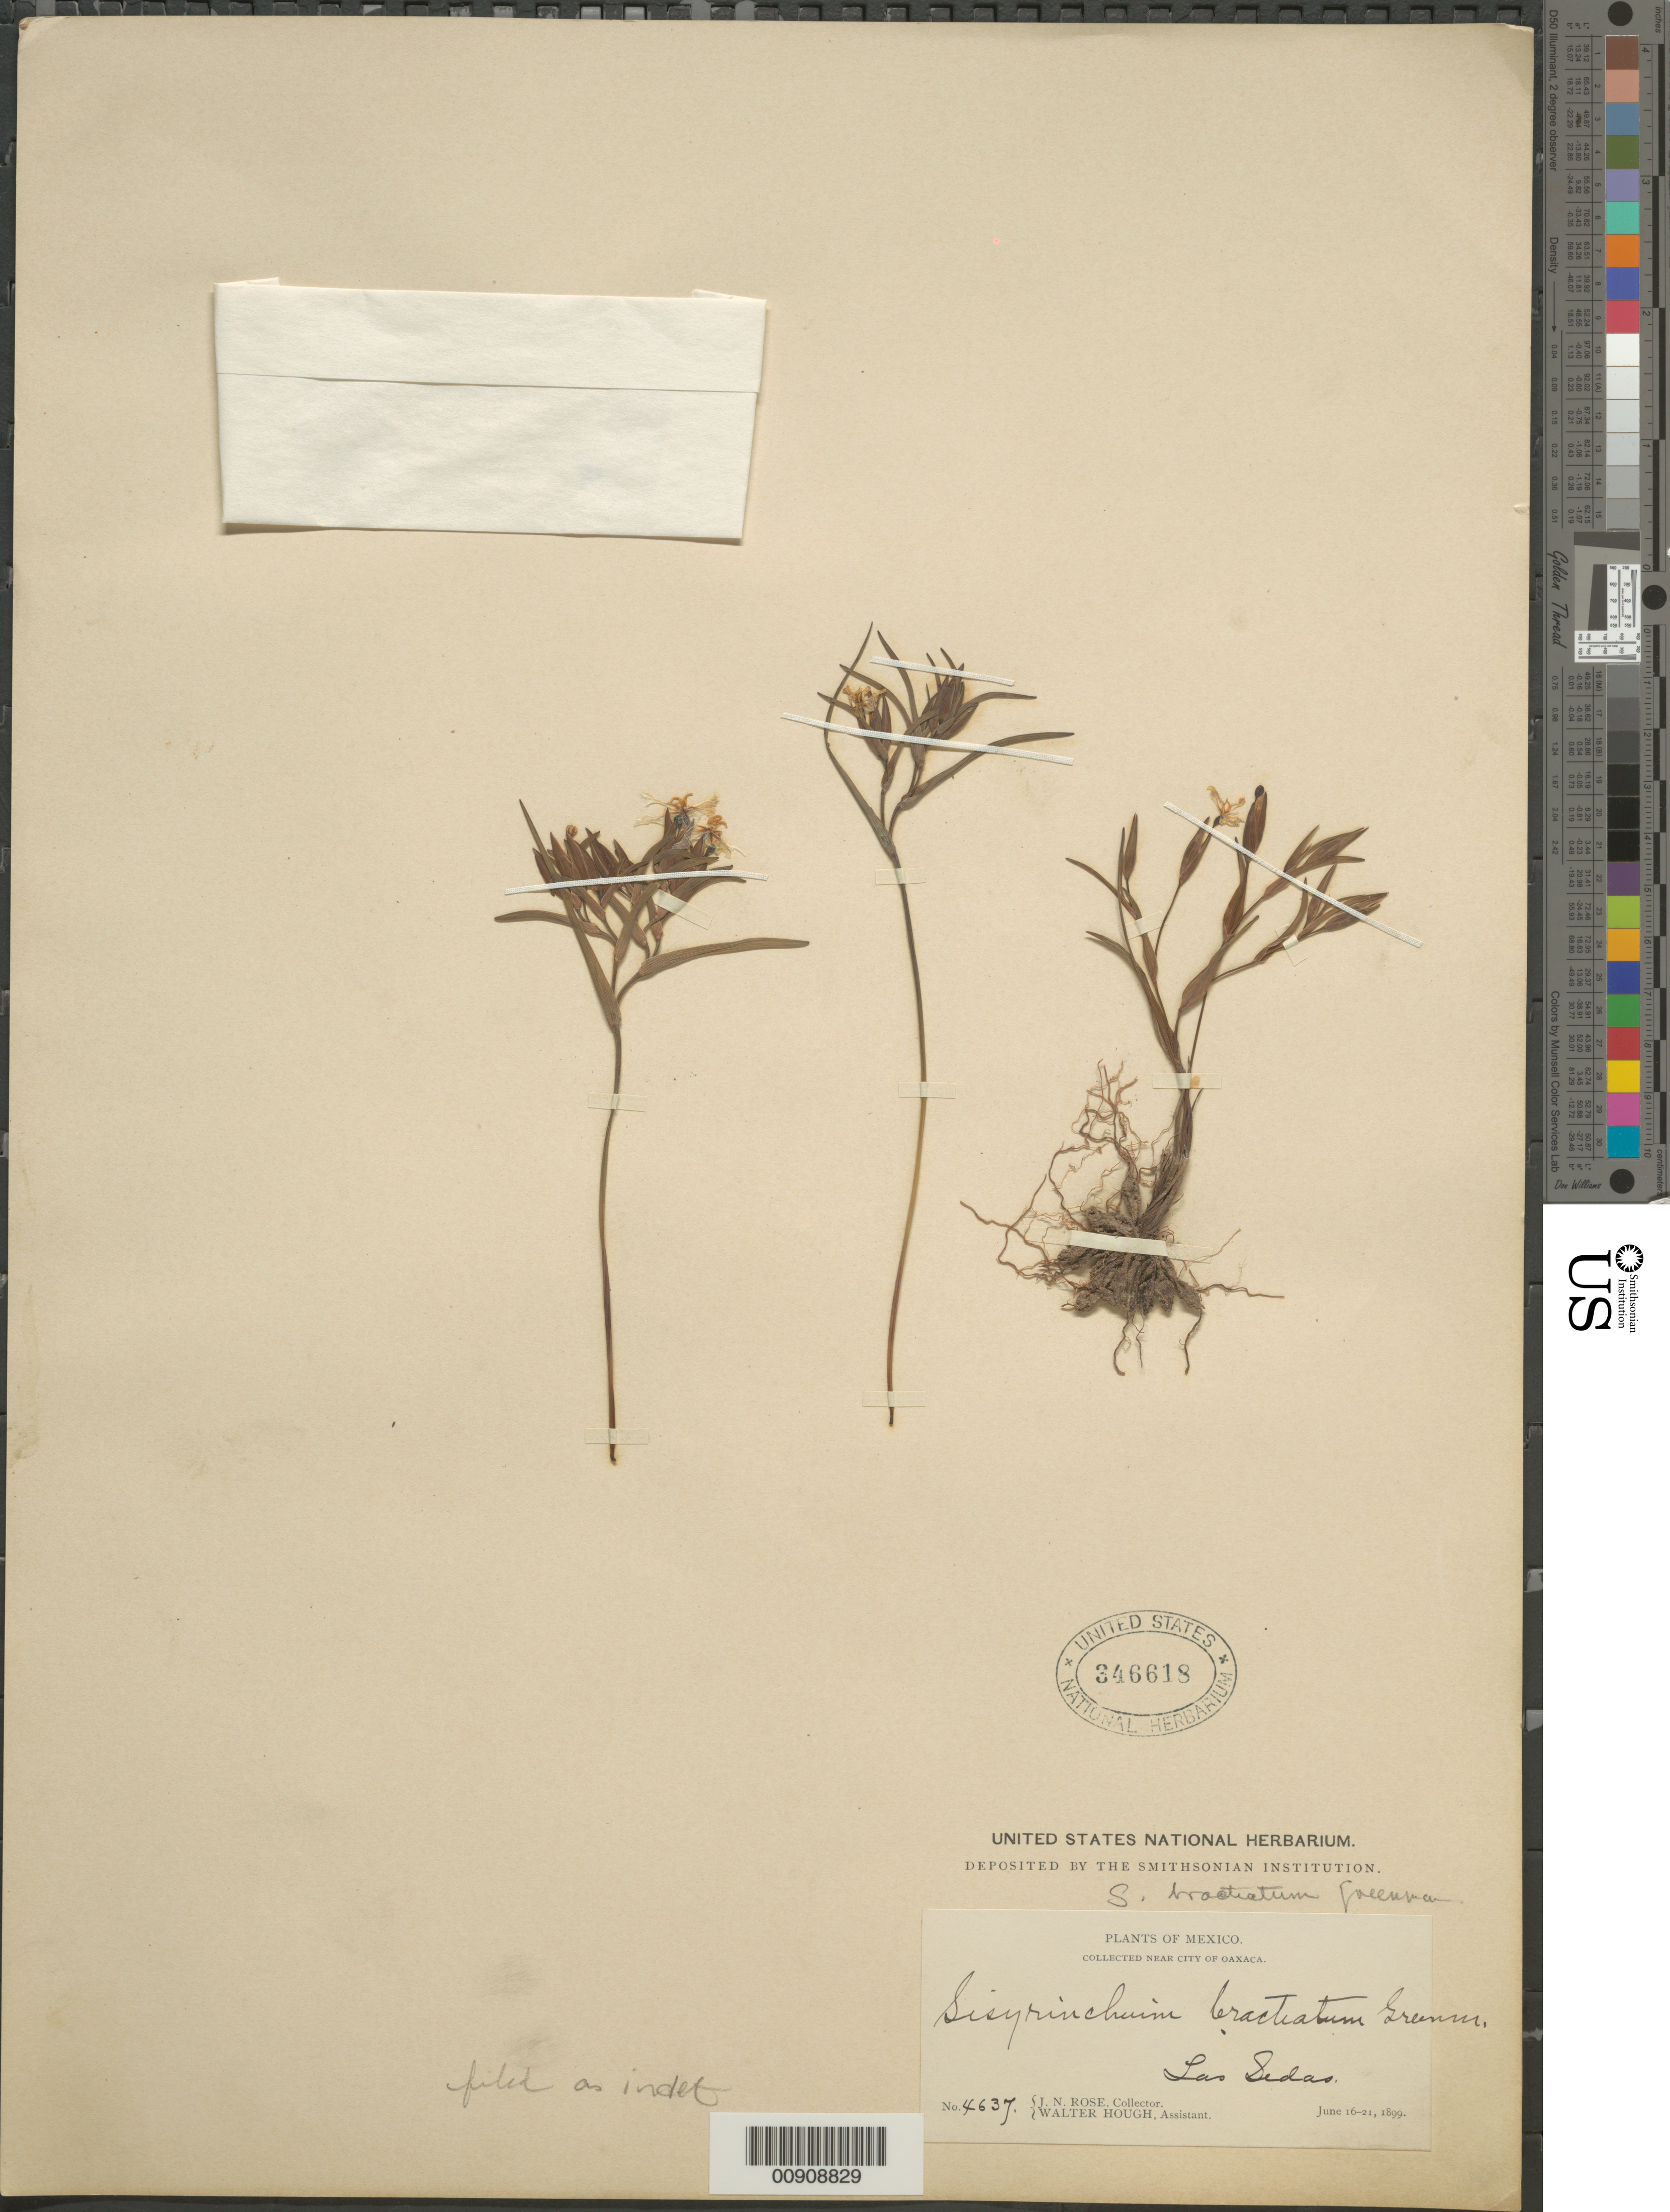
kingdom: Plantae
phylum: Tracheophyta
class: Liliopsida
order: Asparagales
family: Iridaceae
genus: Sisyrinchium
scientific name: Sisyrinchium sp.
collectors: J. N. Rose & H. P. H. Walter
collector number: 4637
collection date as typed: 16 Jun 1899 to 21 Jun 1899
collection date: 1899-06-16/1899-06-21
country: Mexico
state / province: Oaxaca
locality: Las Sedas, near City of Oaxaca.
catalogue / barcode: US 346618